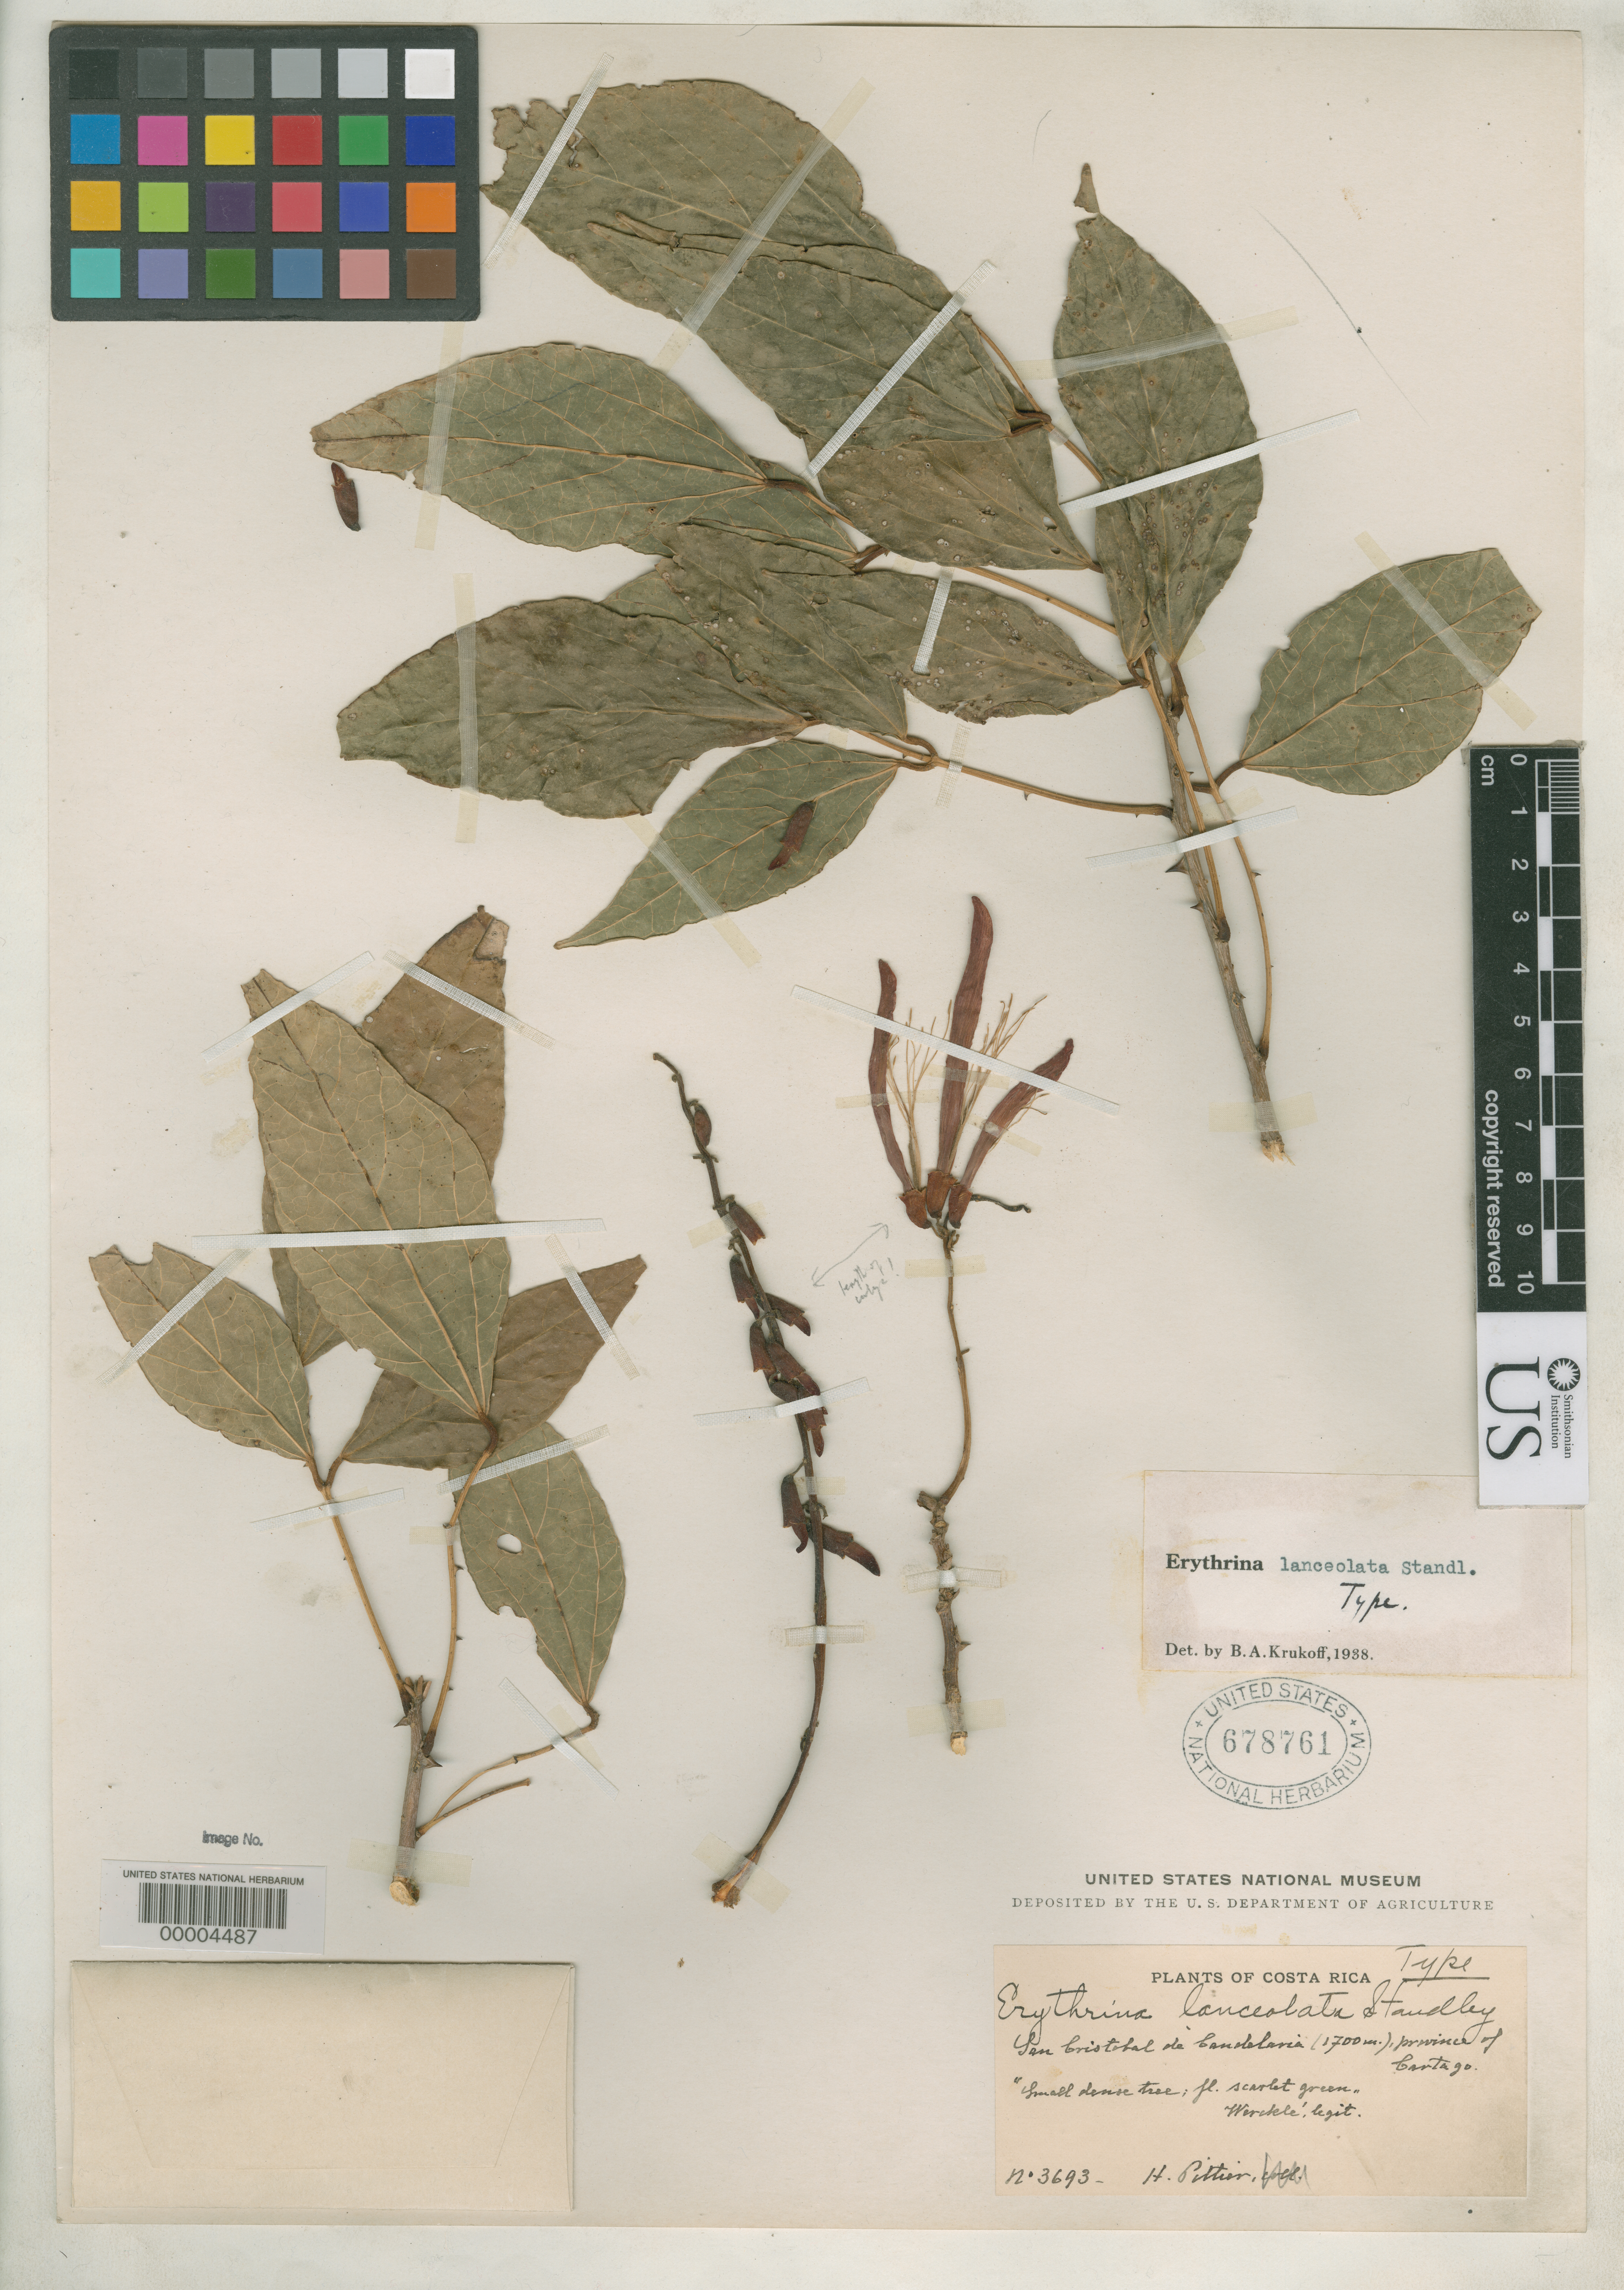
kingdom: Plantae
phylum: Tracheophyta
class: Magnoliopsida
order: Fabales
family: Fabaceae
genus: Erythrina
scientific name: Erythrina lanceolata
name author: Standl.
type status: Holotype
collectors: C. C Wercklé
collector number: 3693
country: Costa Rica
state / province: Cartago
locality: San Cristobal de Candelaria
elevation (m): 1700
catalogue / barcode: US 678761